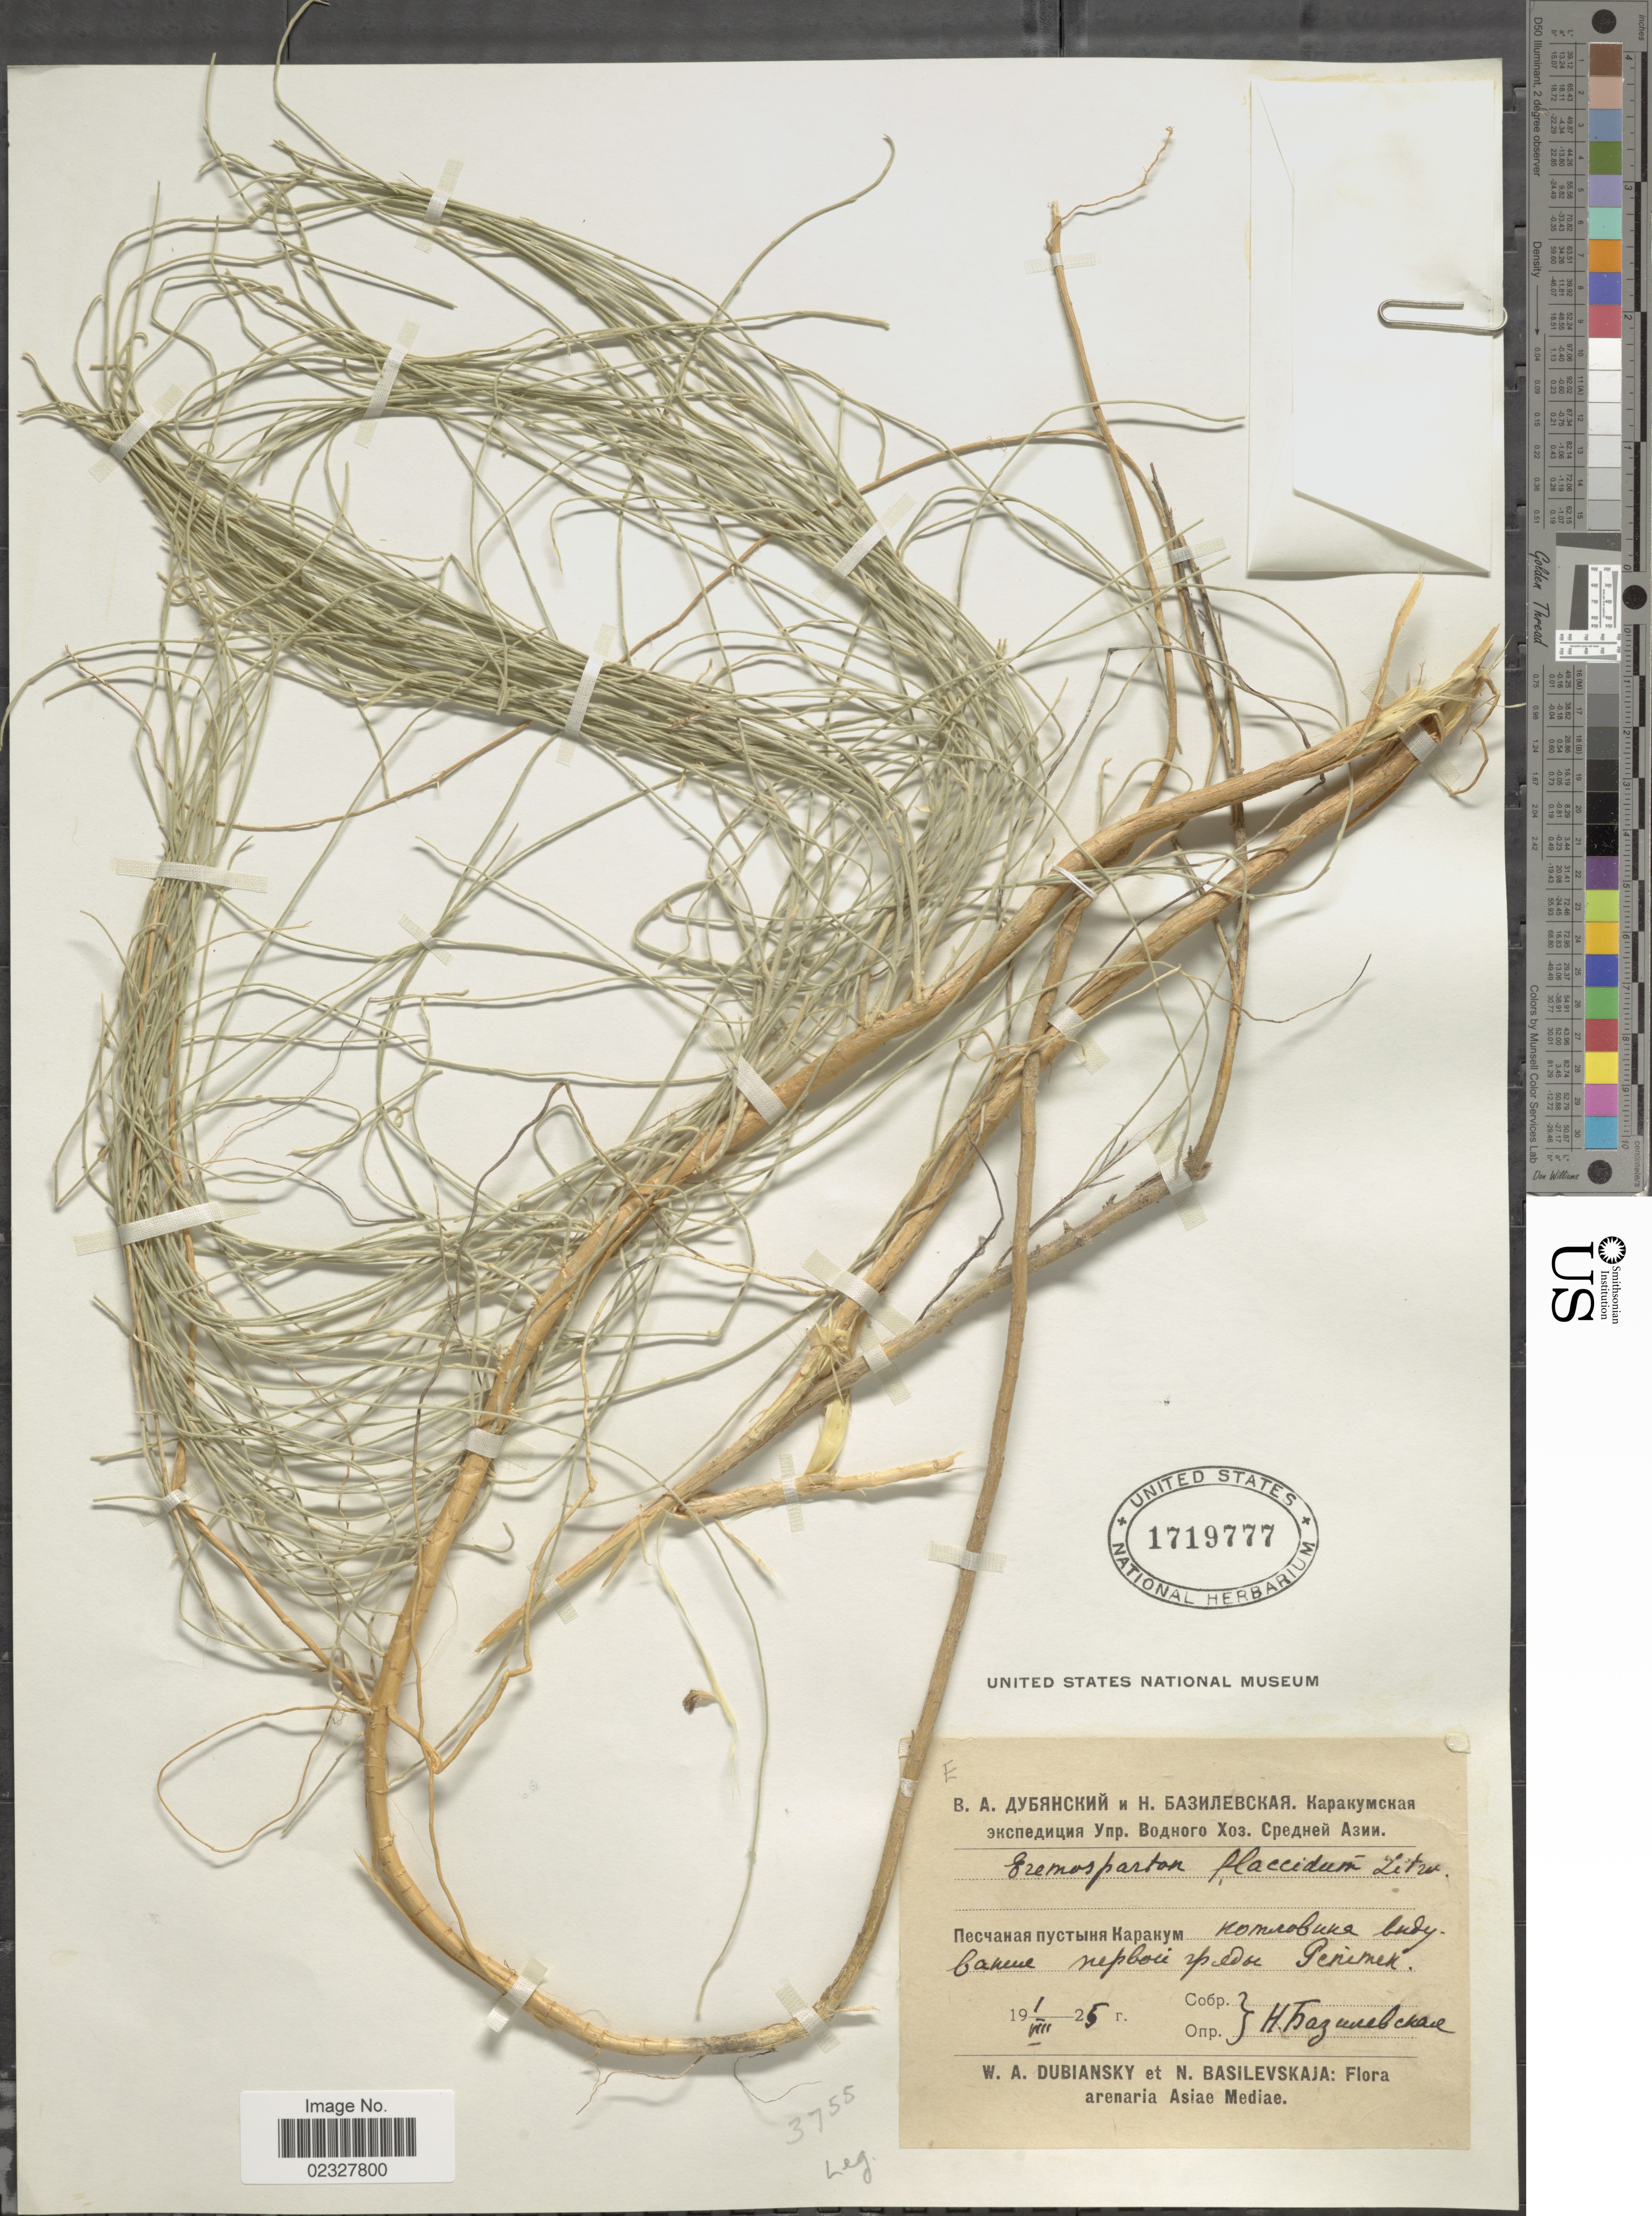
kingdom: Plantae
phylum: Tracheophyta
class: Magnoliopsida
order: Fabales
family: Fabaceae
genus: Eremosparton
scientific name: Eremosparton flaccidum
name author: Litv.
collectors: N. Basilevskaya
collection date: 1925-08-01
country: Turkmenistan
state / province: Lebap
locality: Karakum Desert, Repetek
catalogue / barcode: US 1719777